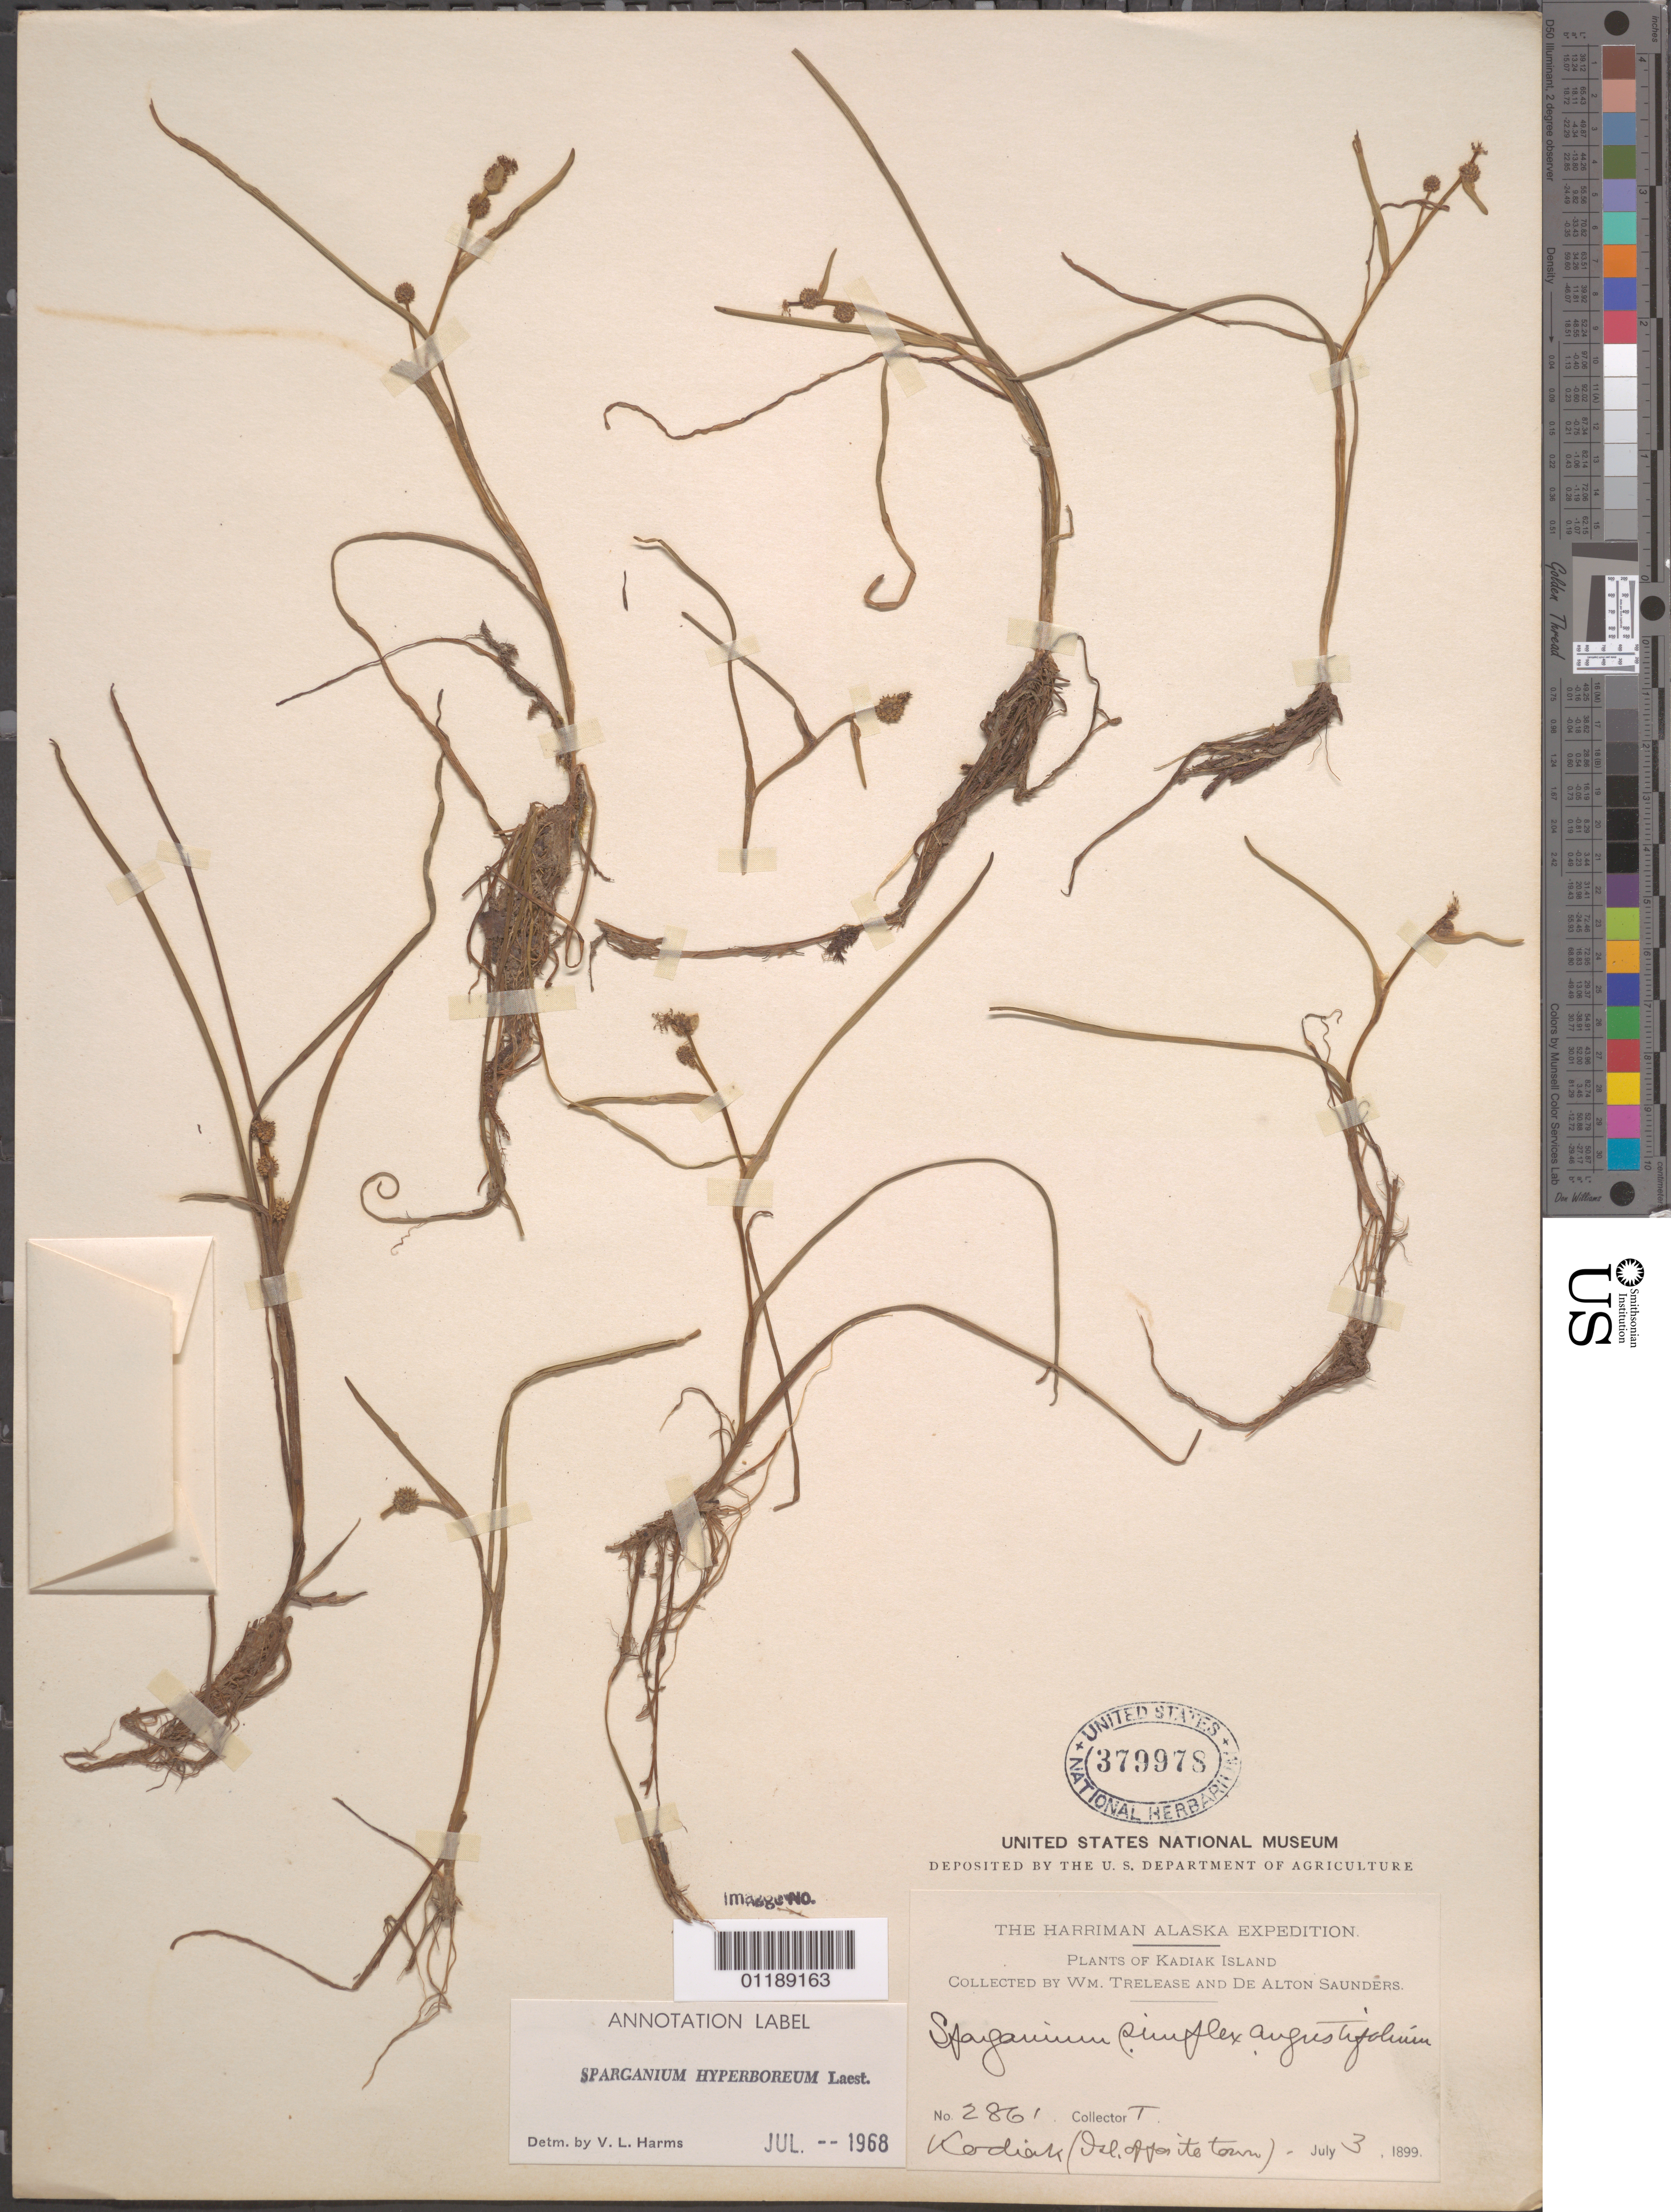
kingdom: Plantae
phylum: Tracheophyta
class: Liliopsida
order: Poales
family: Typhaceae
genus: Sparganium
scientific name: Sparganium hyperboreum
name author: Beurl. ex Laest.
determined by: Harms, V. L.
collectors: W. Trelease & D. Saunders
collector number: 2861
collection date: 1899-07-03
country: United States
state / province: Alaska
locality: Kodiak.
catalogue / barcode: US 379978